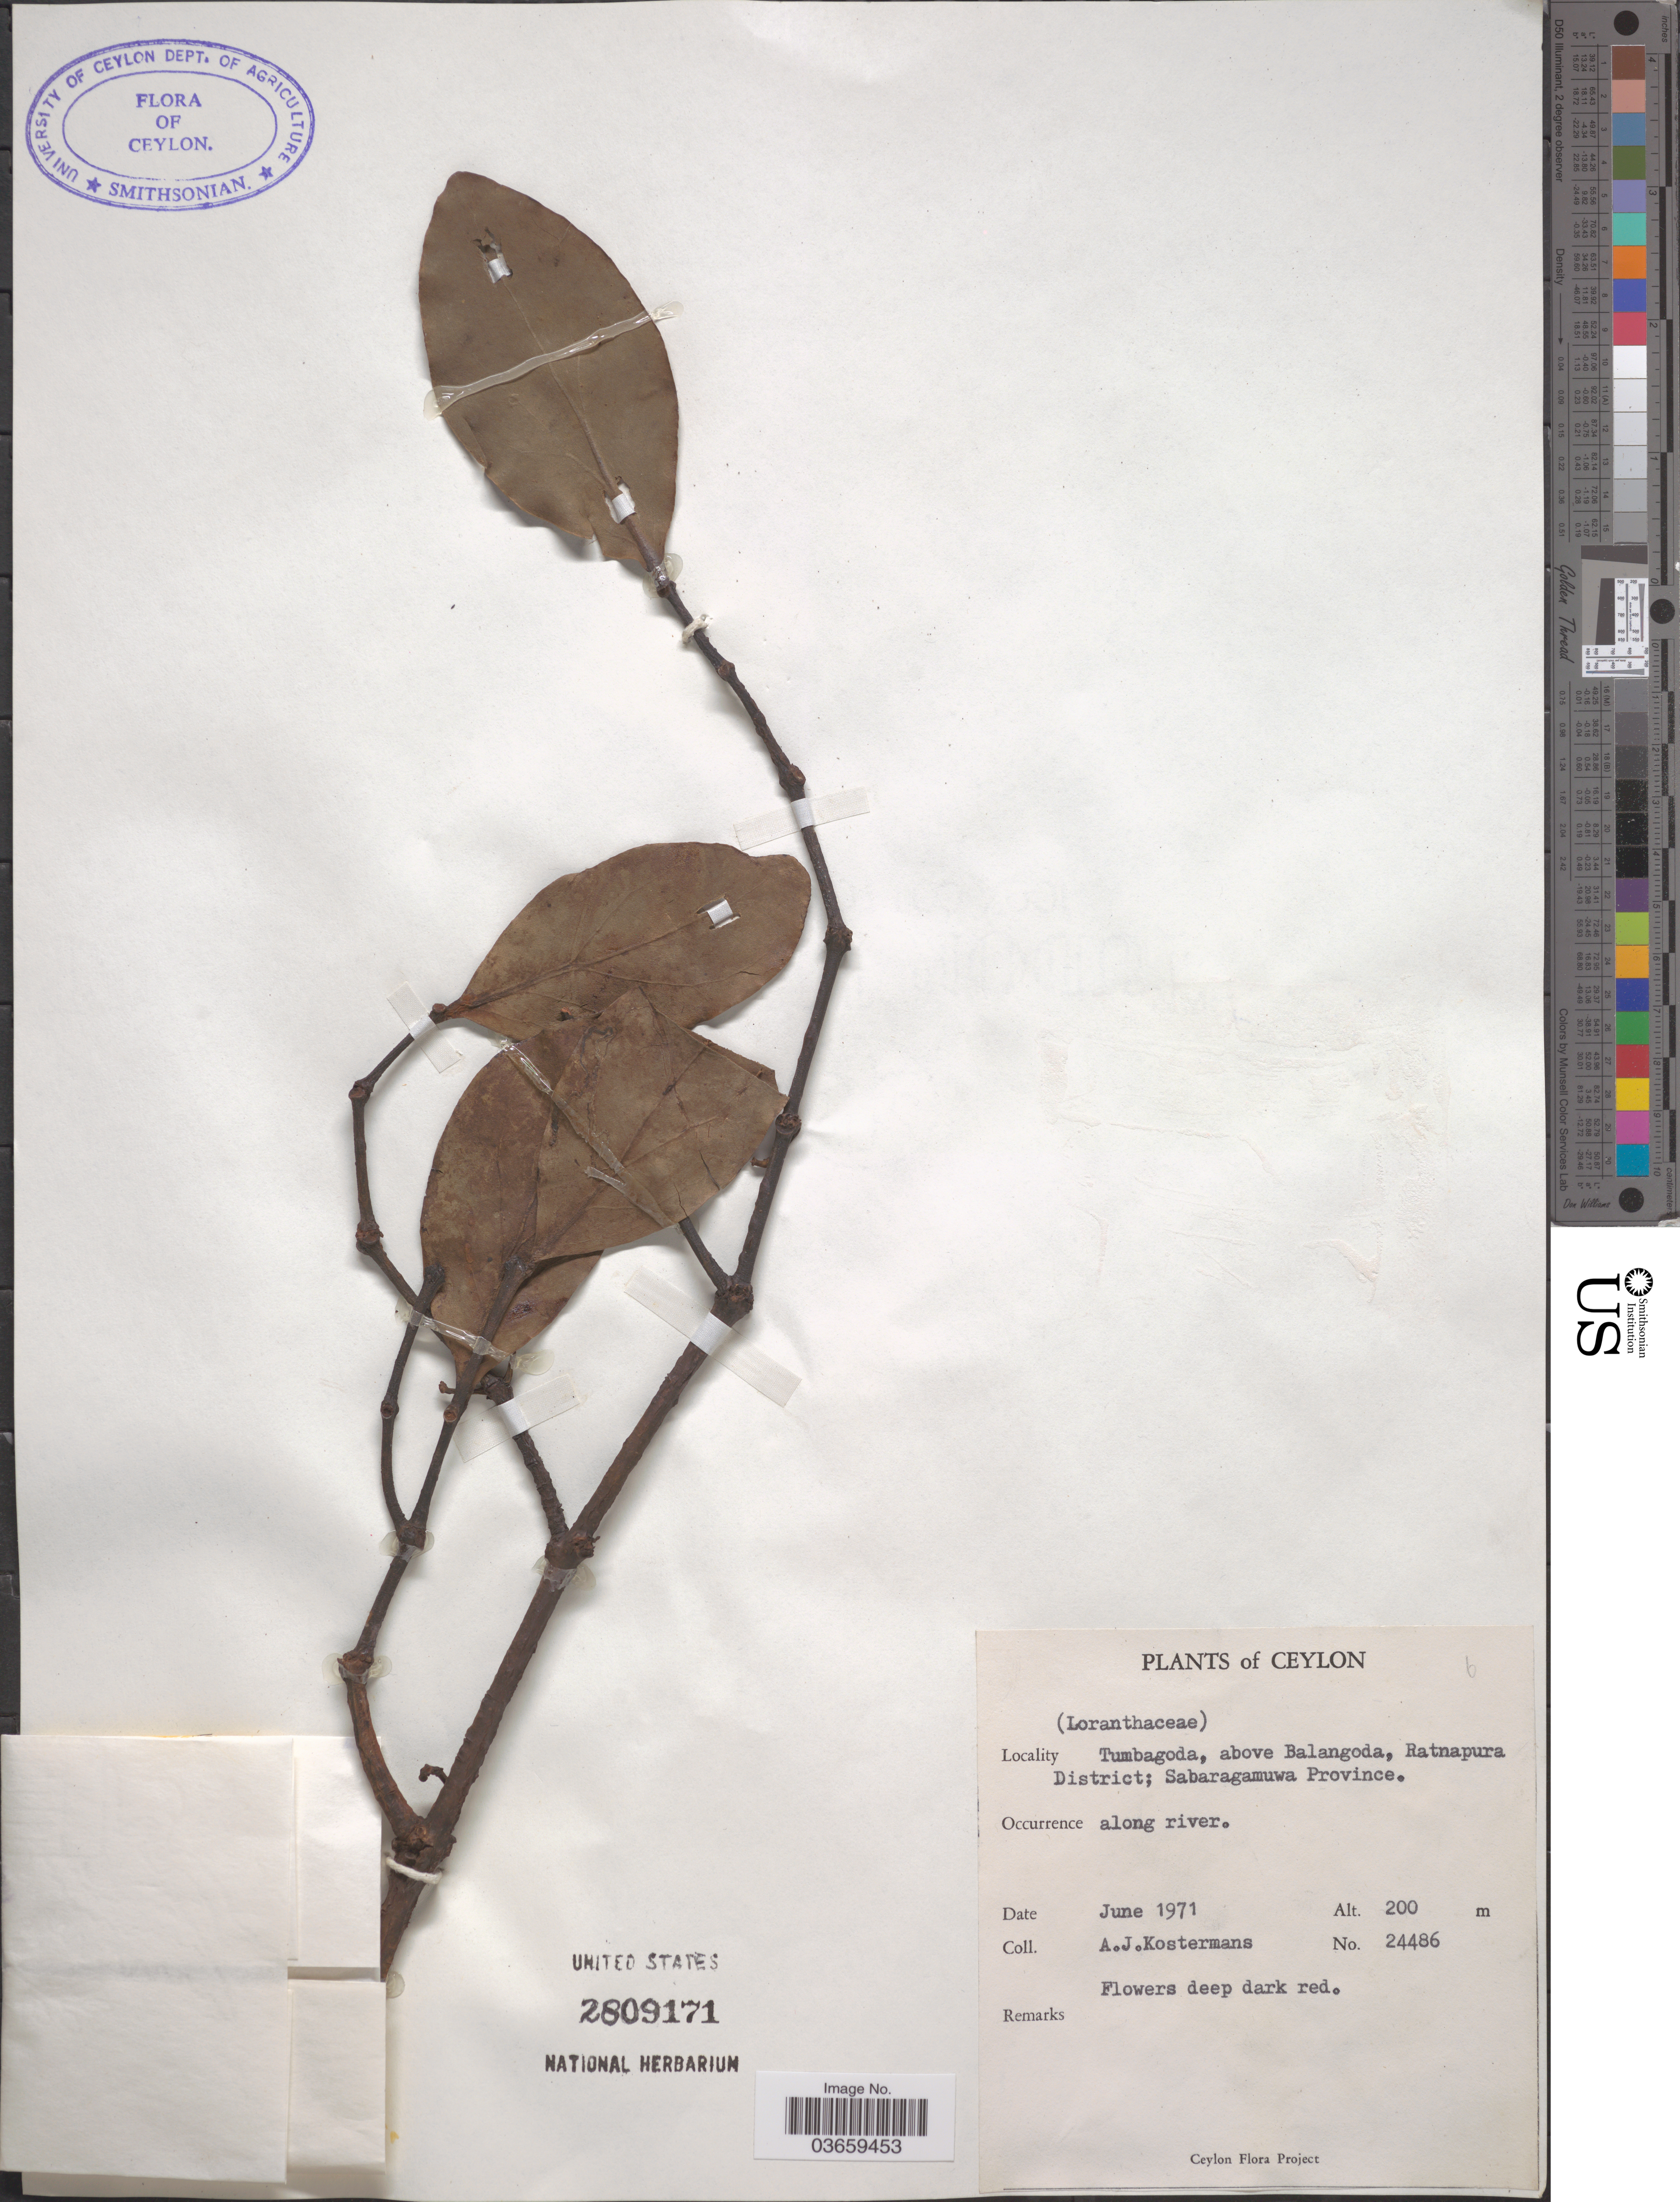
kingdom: Plantae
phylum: Tracheophyta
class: Magnoliopsida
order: Santalales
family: Loranthaceae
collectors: A. J. G. Kostermans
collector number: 24486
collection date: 1971-06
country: Sri Lanka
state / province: Sabaragamuwa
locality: Ceylon. Tumbagoda, abvoe Balangoda, Ratnapura District, along river.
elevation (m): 200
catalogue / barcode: US 2809171